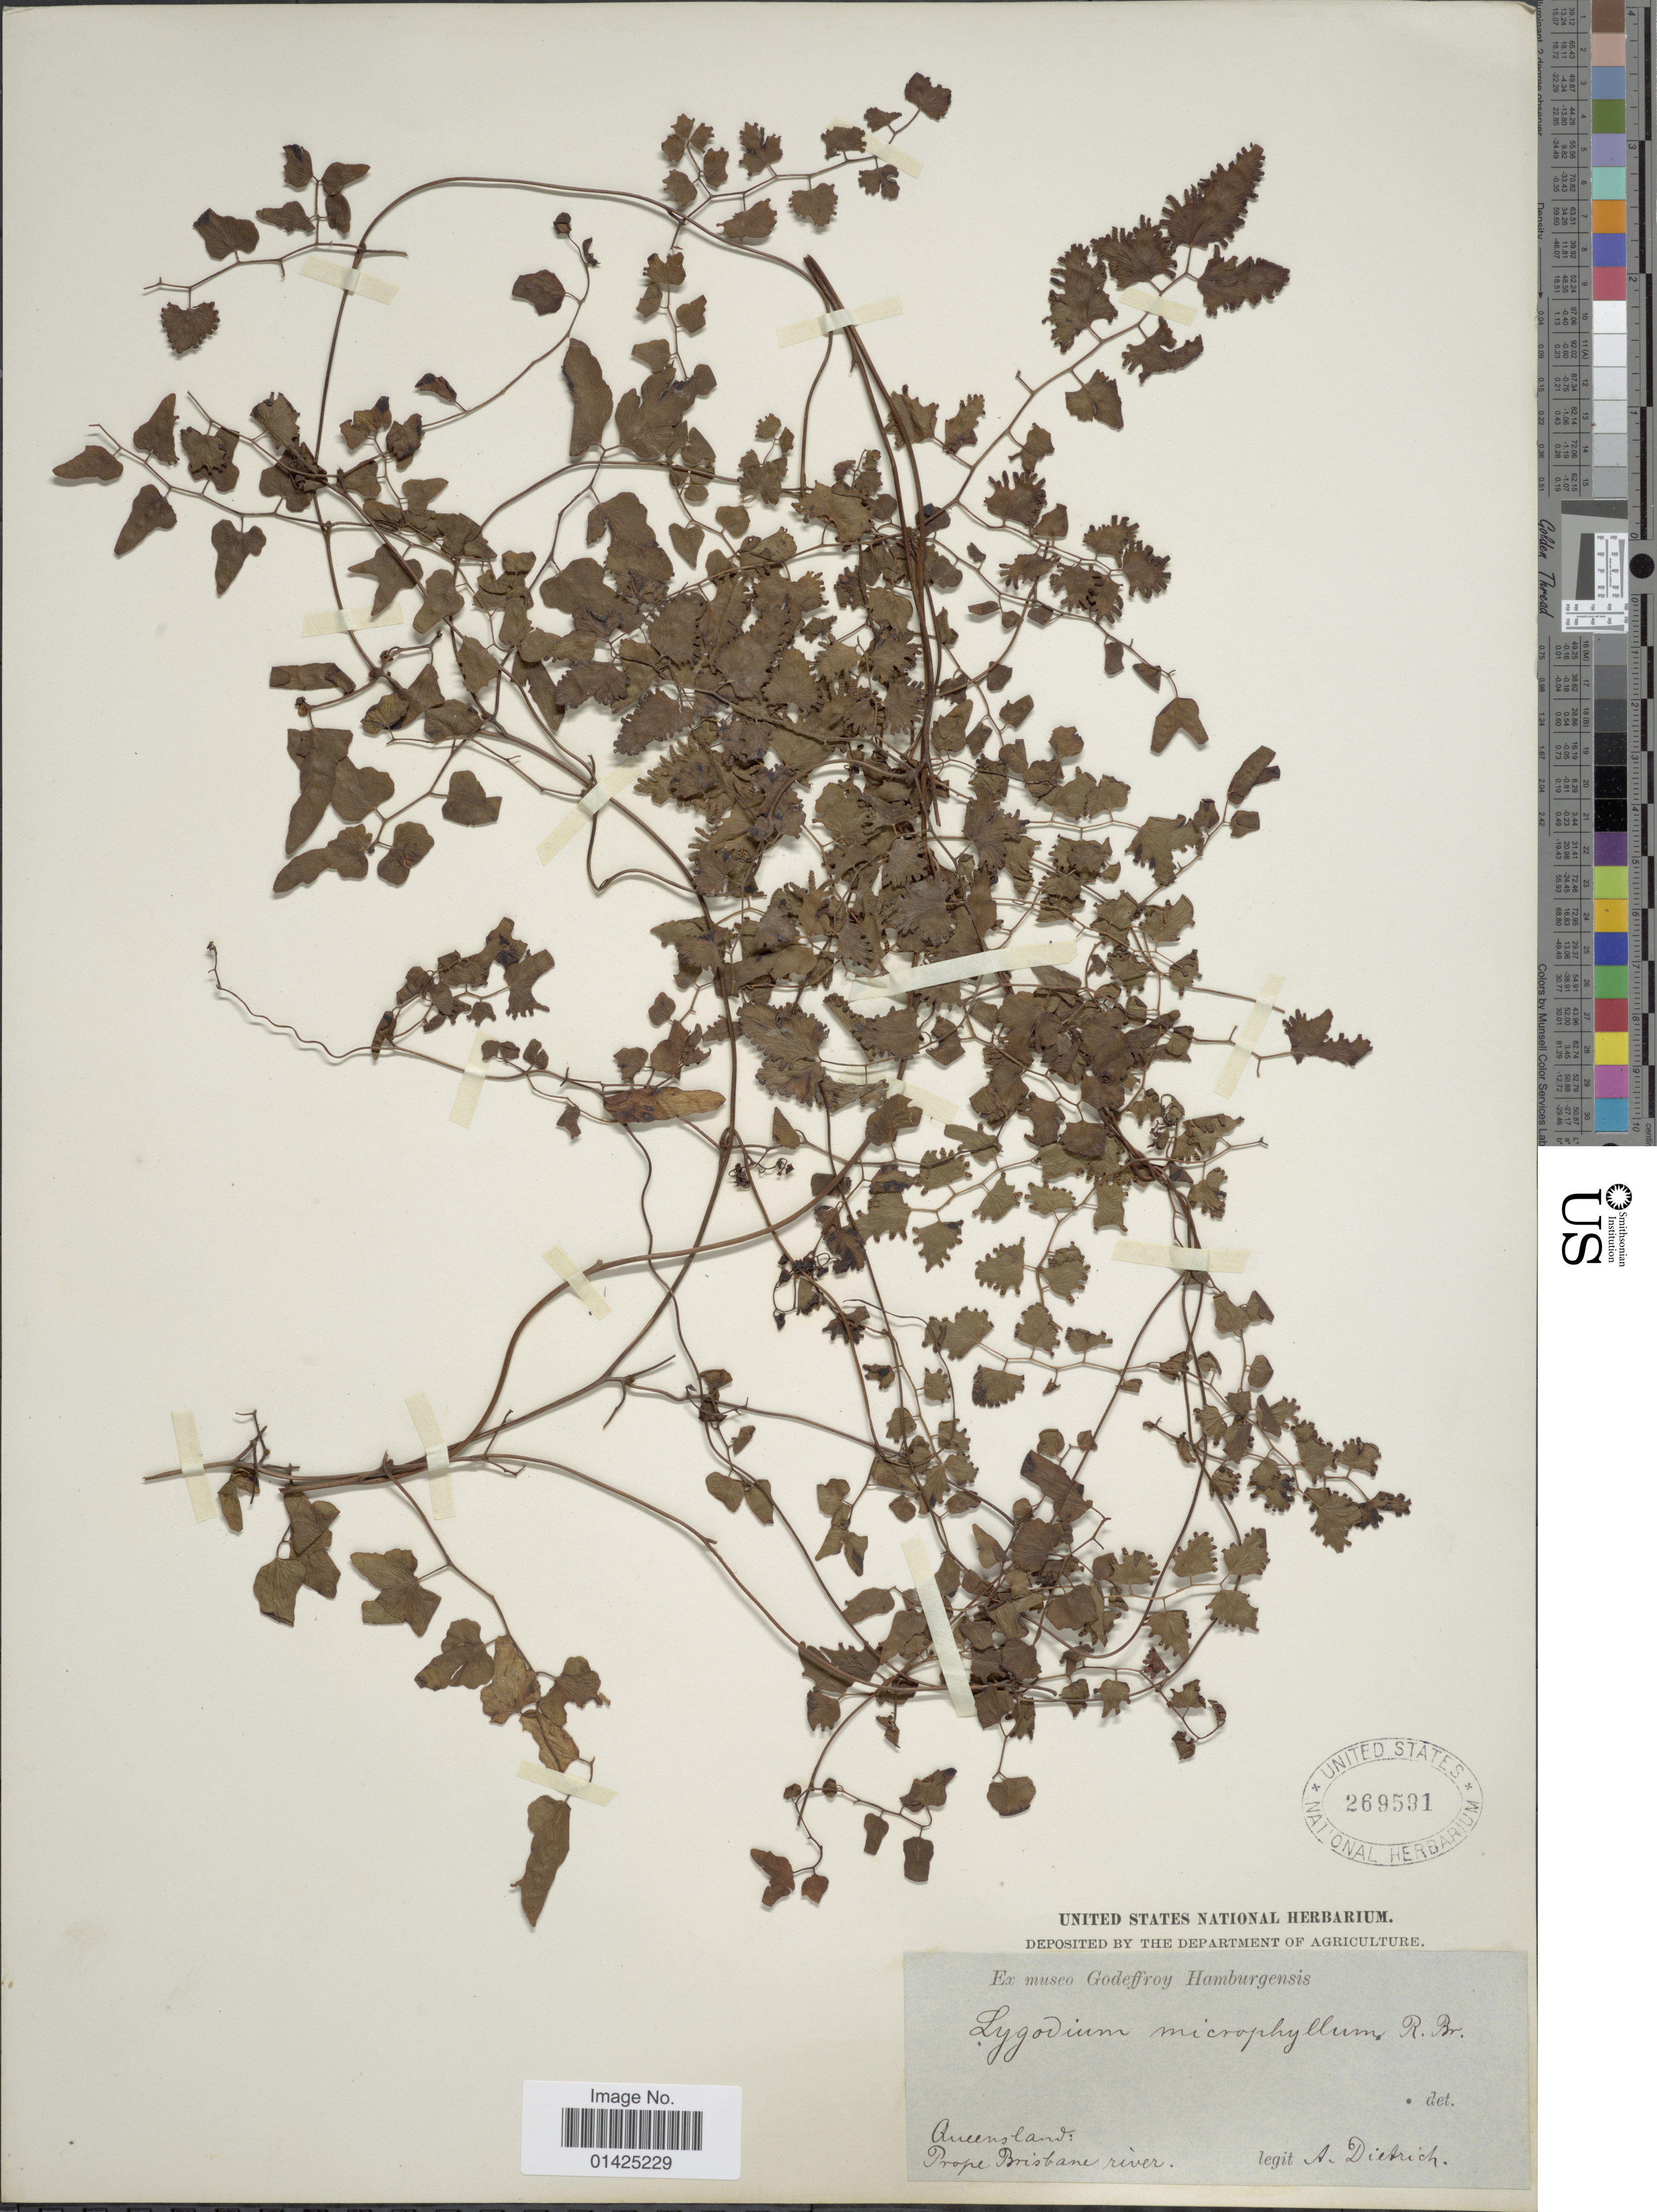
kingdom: Plantae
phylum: Tracheophyta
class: Polypodiopsida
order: Schizaeales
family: Lygodiaceae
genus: Lygodium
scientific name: Lygodium microphyllum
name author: (Cav.) R. Br.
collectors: A. Dietrich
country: Australia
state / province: Queensland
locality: Prope Brisbane river.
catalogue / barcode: US 269591